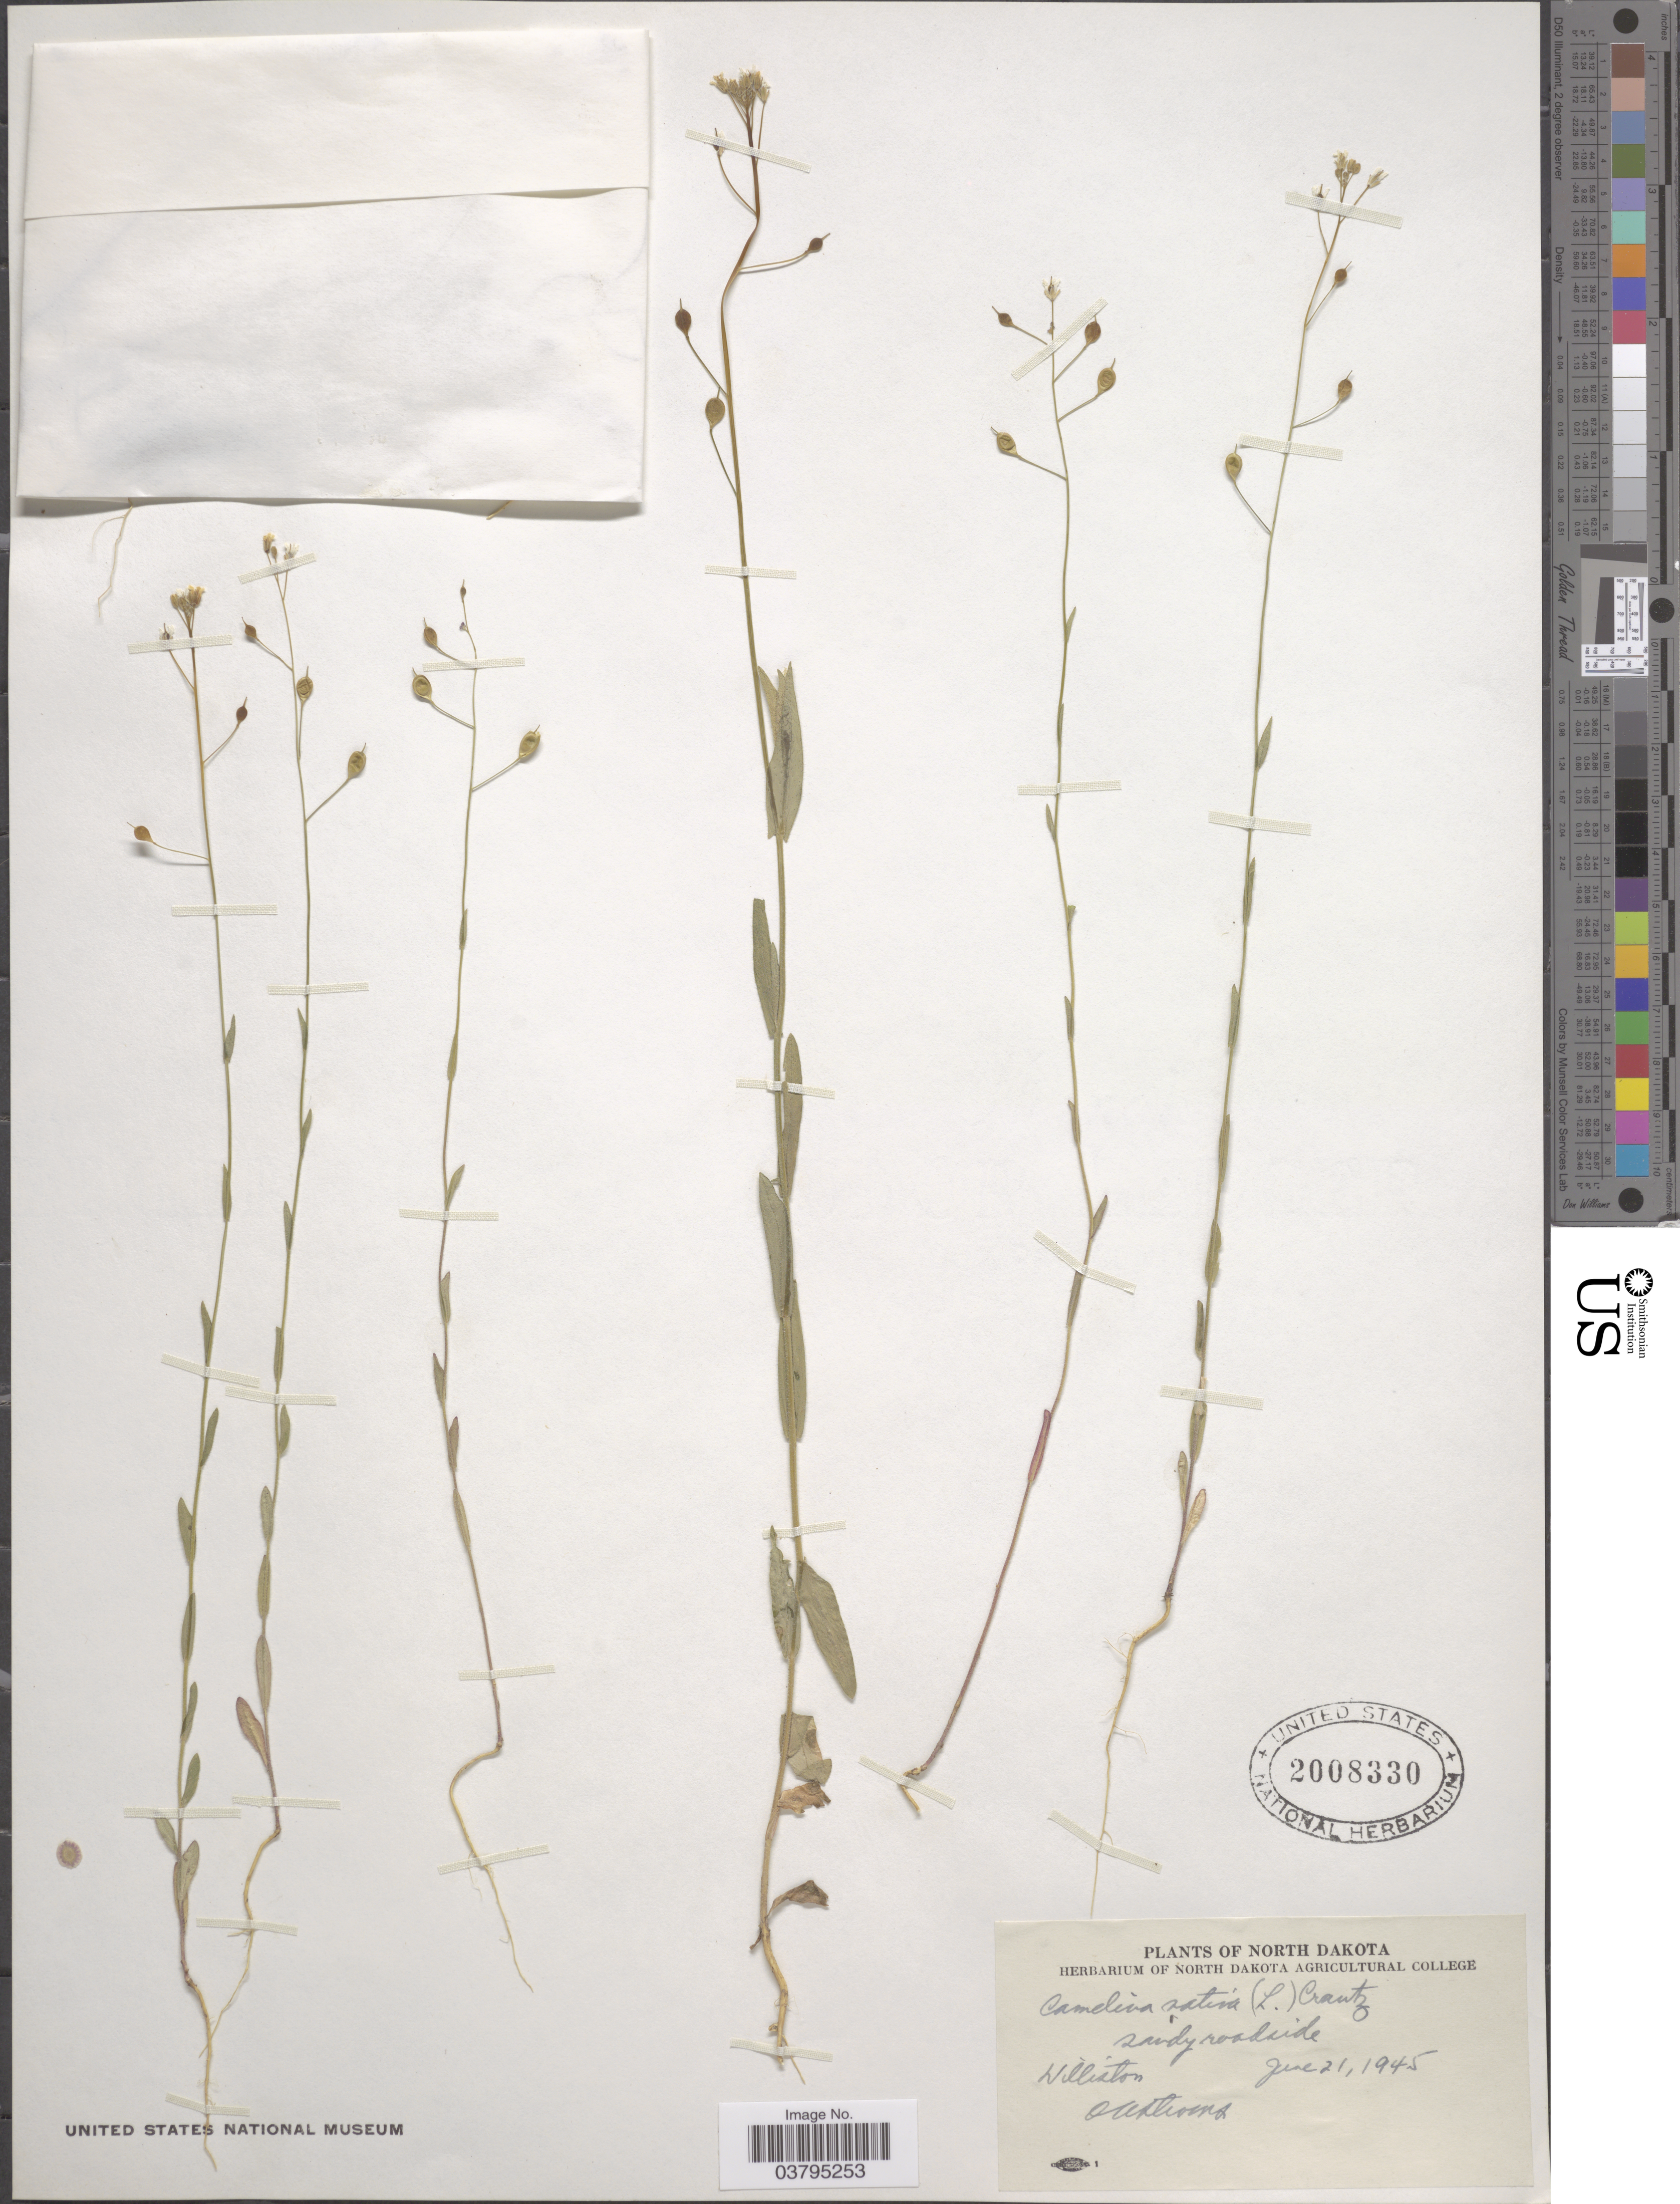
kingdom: Plantae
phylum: Tracheophyta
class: Magnoliopsida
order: Brassicales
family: Brassicaceae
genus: Camelina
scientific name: Camelina sativa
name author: (L.) Crantz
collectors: ex herb. North Dakota Agricultural College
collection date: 1945-06-21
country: United States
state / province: North Dakota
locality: Williston.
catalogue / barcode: US 2008330